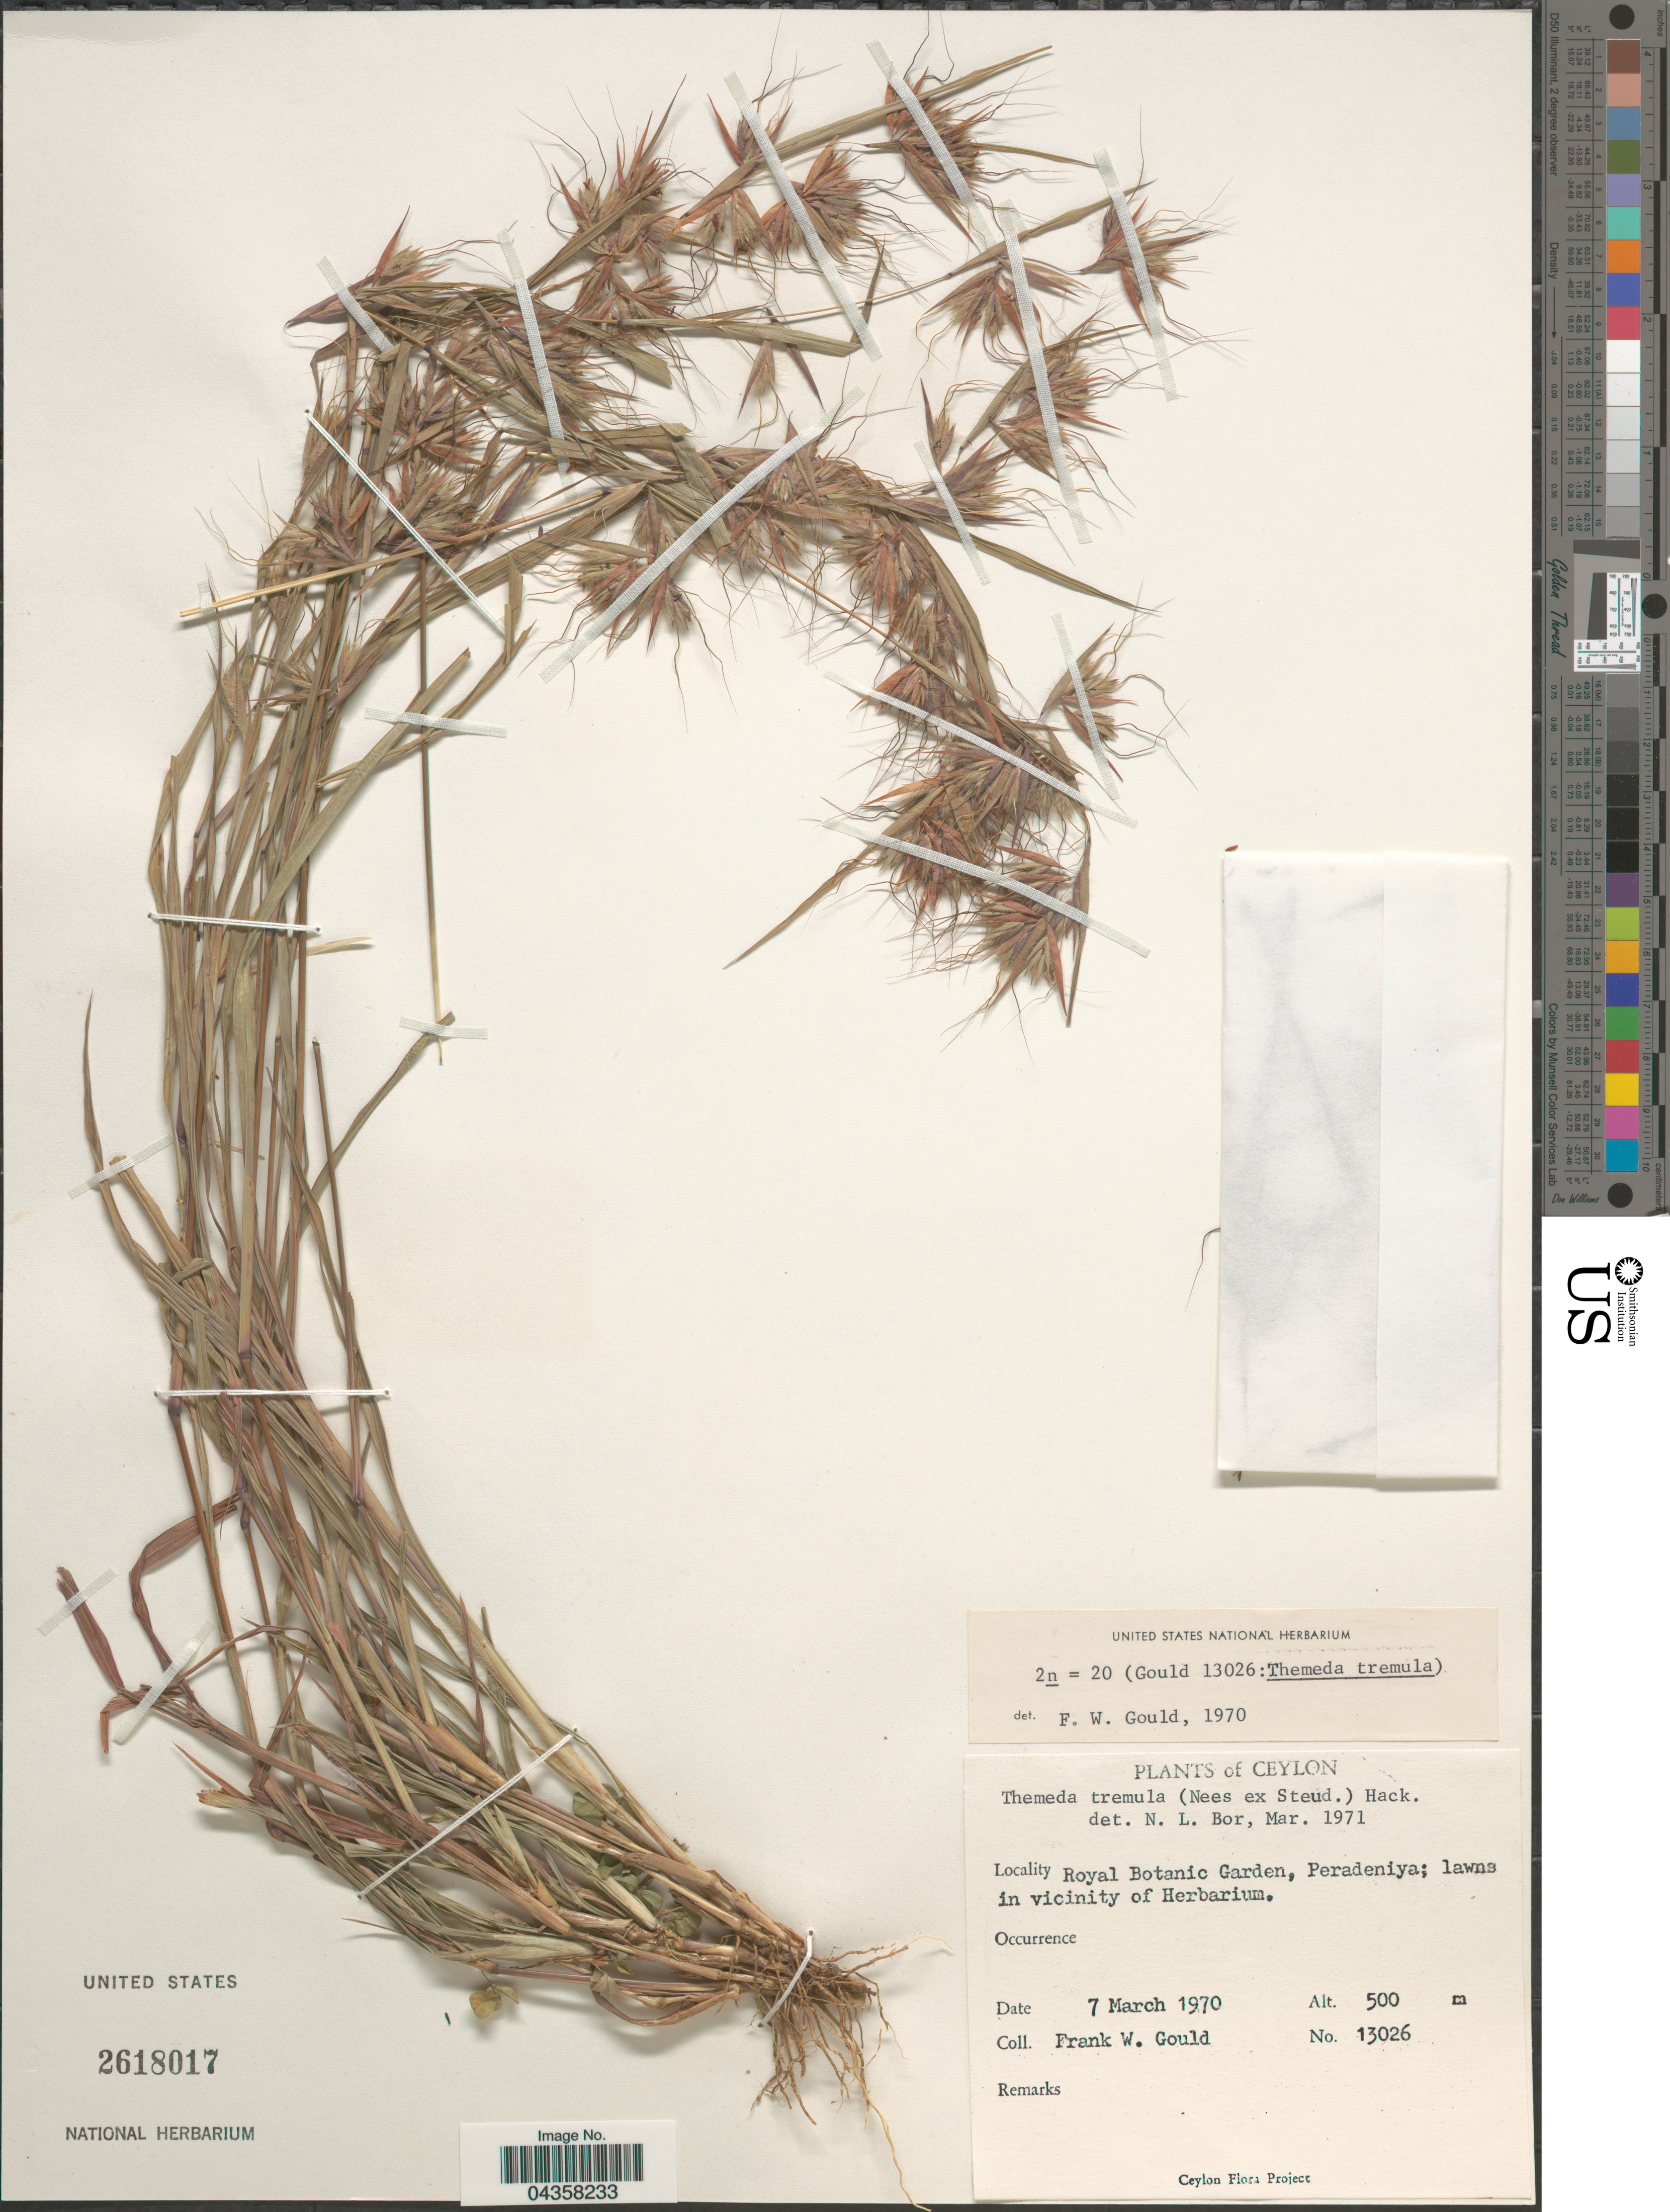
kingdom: Plantae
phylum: Tracheophyta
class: Liliopsida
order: Poales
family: Poaceae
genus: Themeda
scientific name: Themeda tremula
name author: (Nees) Hack.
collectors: F. W. Gould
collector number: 13026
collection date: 1970-03-07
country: Sri Lanka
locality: Ceylon. Royal Botanic Garden, Peradeniya; lawns in vicinity of Herbarium.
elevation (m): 500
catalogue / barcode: US 2618017